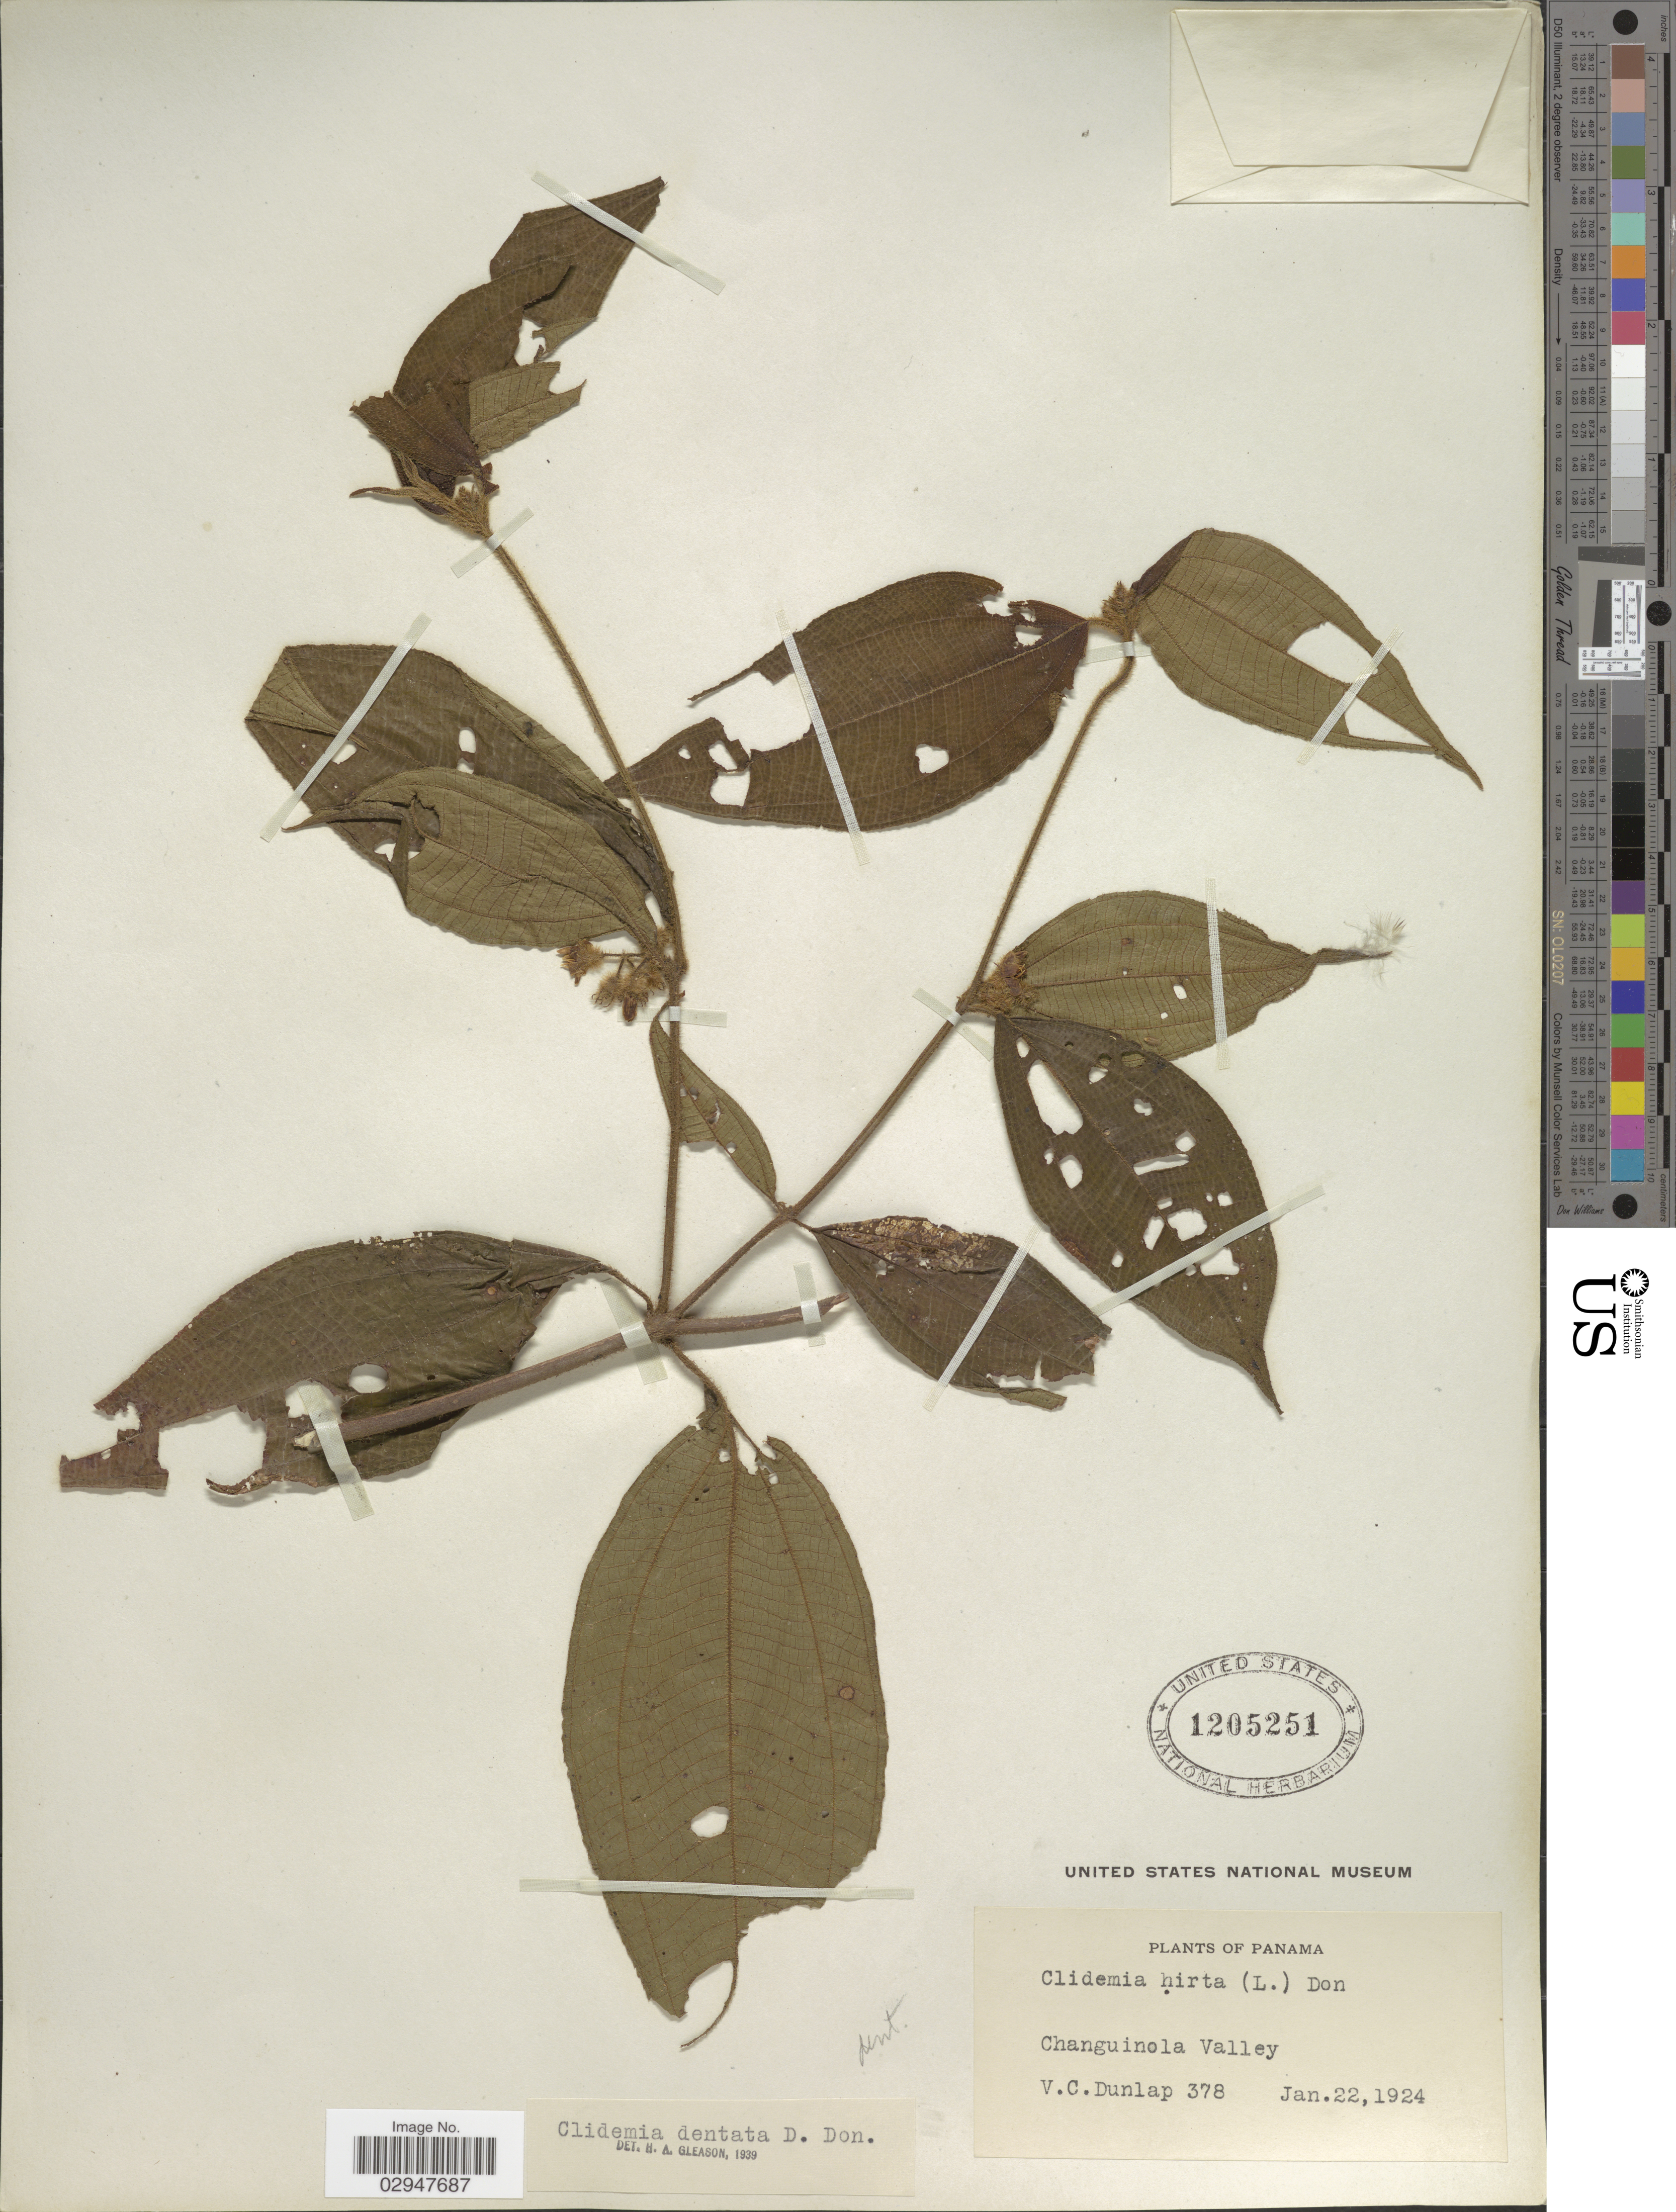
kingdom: Plantae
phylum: Tracheophyta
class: Magnoliopsida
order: Myrtales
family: Melastomataceae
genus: Clidemia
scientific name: Clidemia dentata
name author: D. Don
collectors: V. C. Dunlap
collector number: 378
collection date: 1924-01-22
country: Panama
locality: Changuinola Valley.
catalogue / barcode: US 1205251